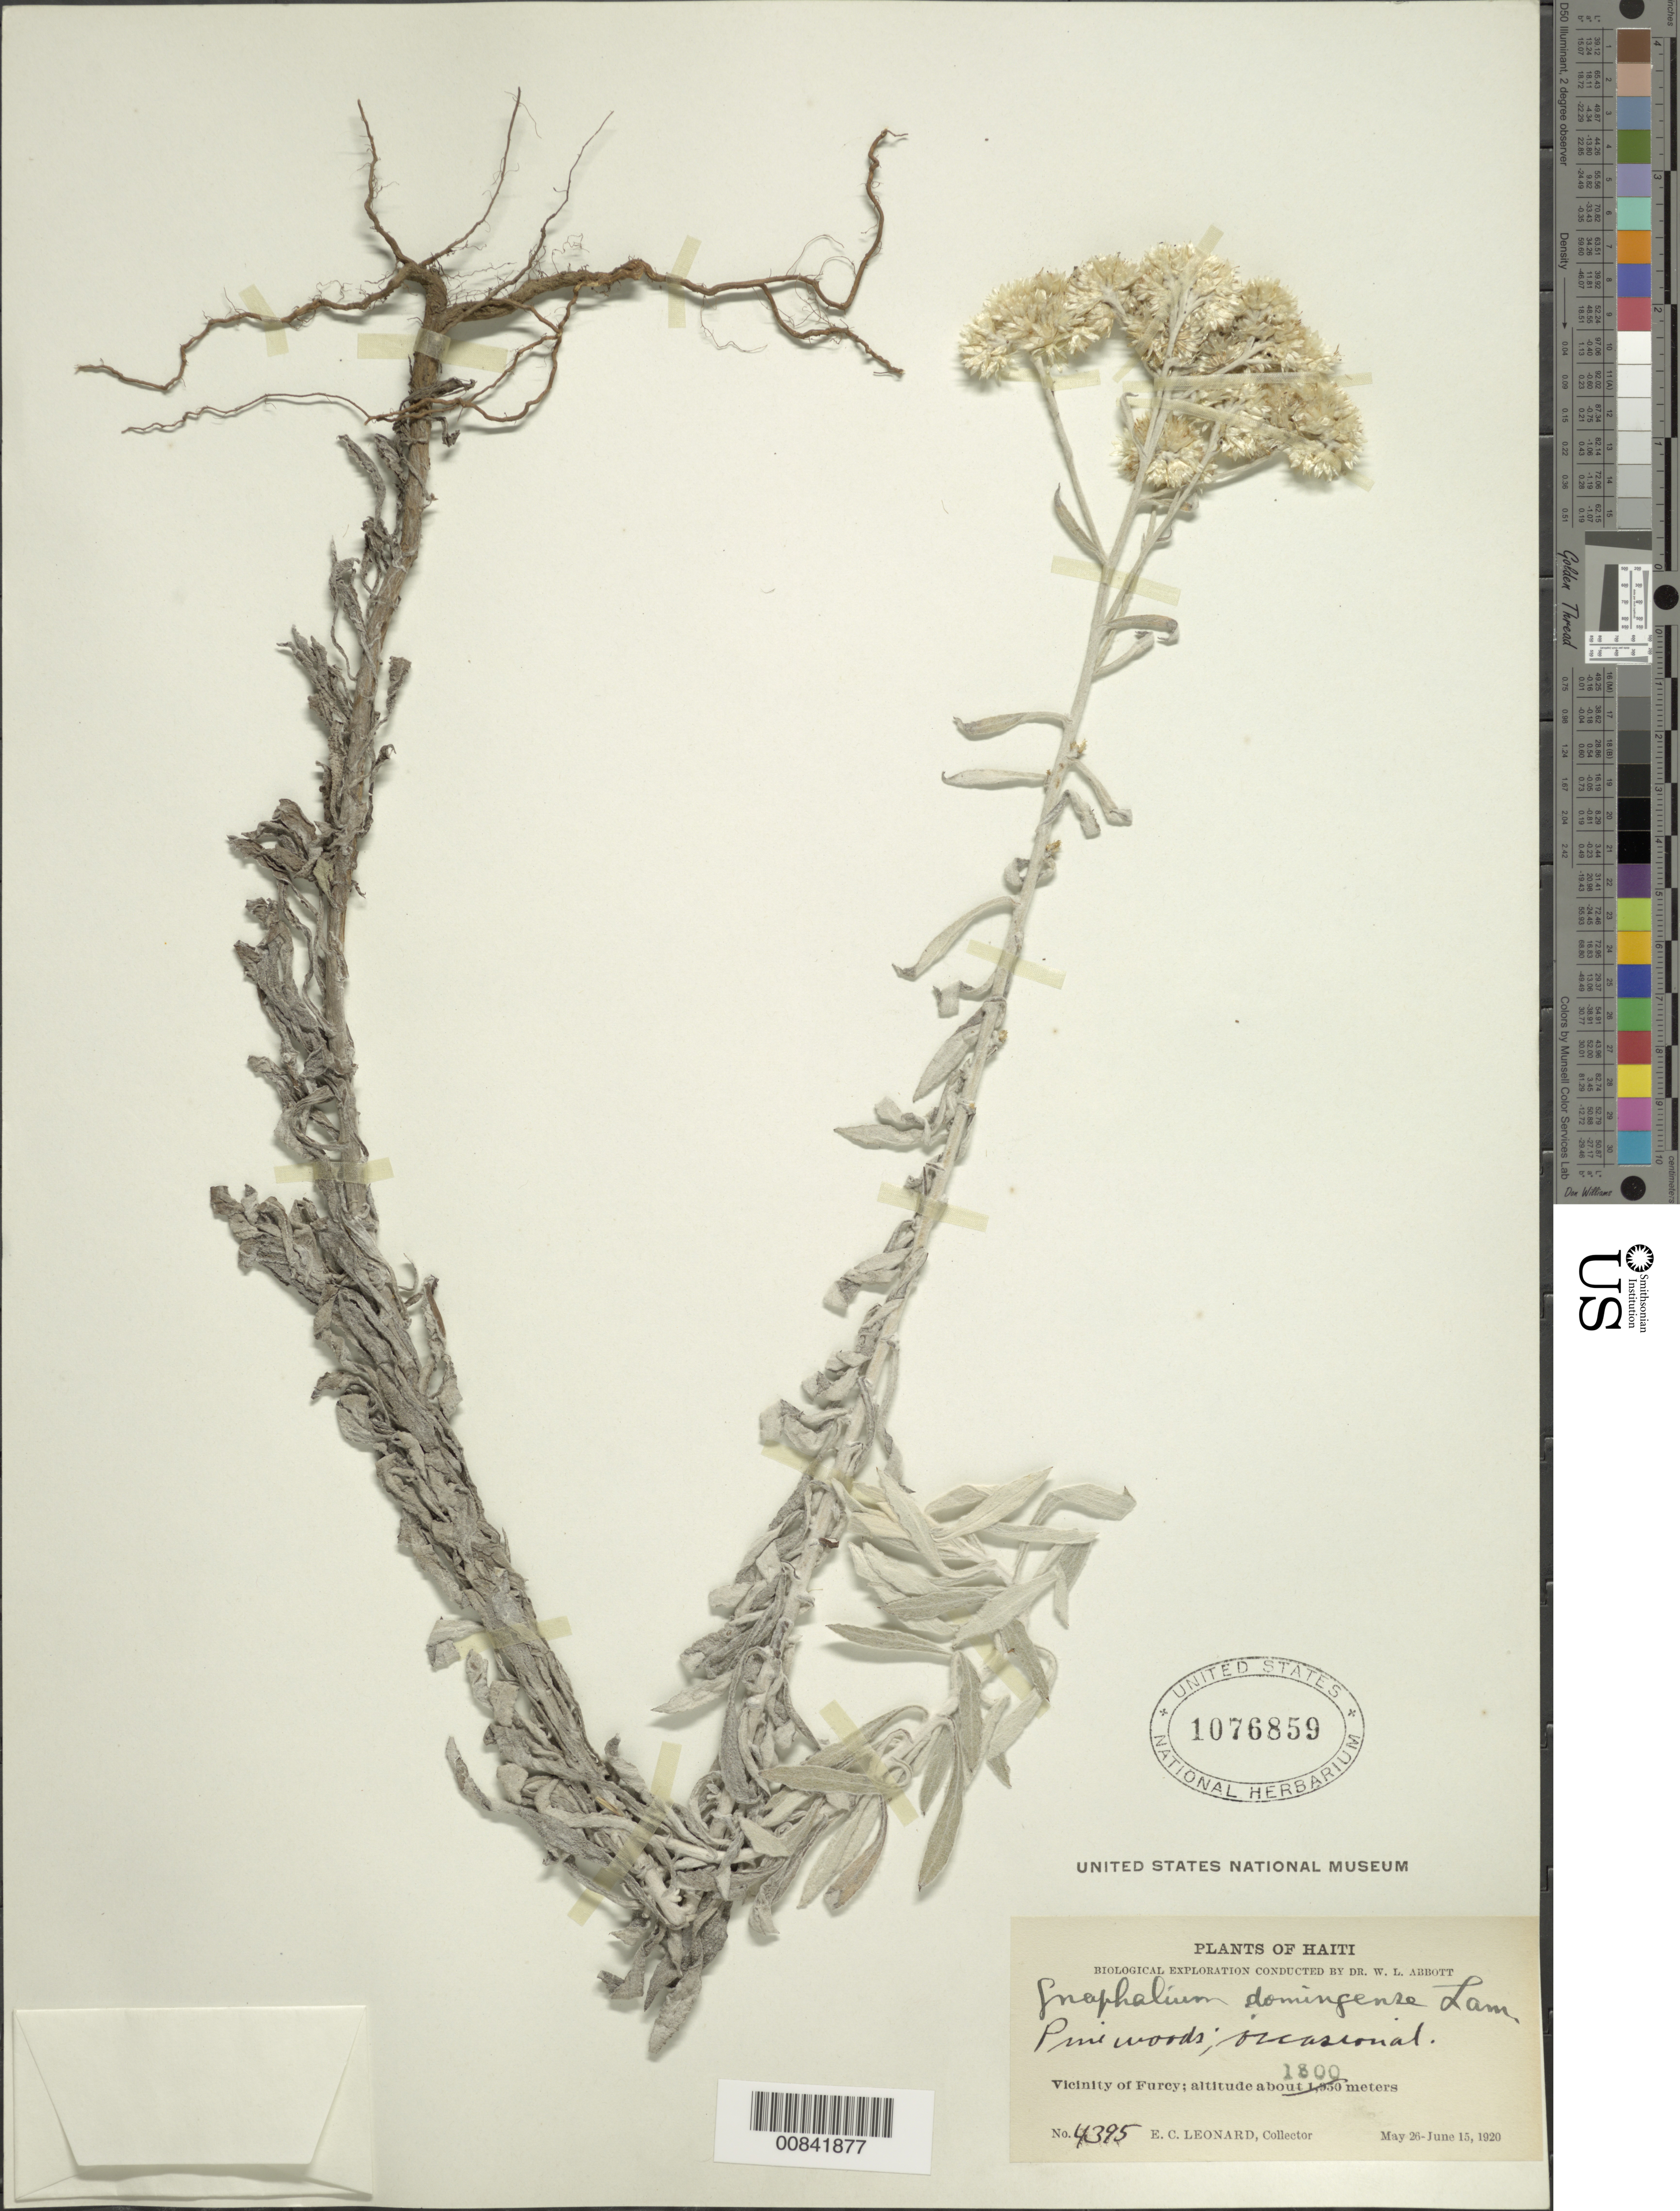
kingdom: Plantae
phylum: Tracheophyta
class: Magnoliopsida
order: Asterales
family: Asteraceae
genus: Pseudognaphalium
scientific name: Pseudognaphalium domingense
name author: (Lam.) Anderb.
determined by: Nesom, Guy L.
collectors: E. C. Leonard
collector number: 4395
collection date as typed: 26 May 1920 to 15 Jun 1920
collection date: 1920-05-26/1920-06-15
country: Haiti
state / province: Ouest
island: Hispaniola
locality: Vicinity of Furcy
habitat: Pine woods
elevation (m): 1800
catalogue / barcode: US 1076859